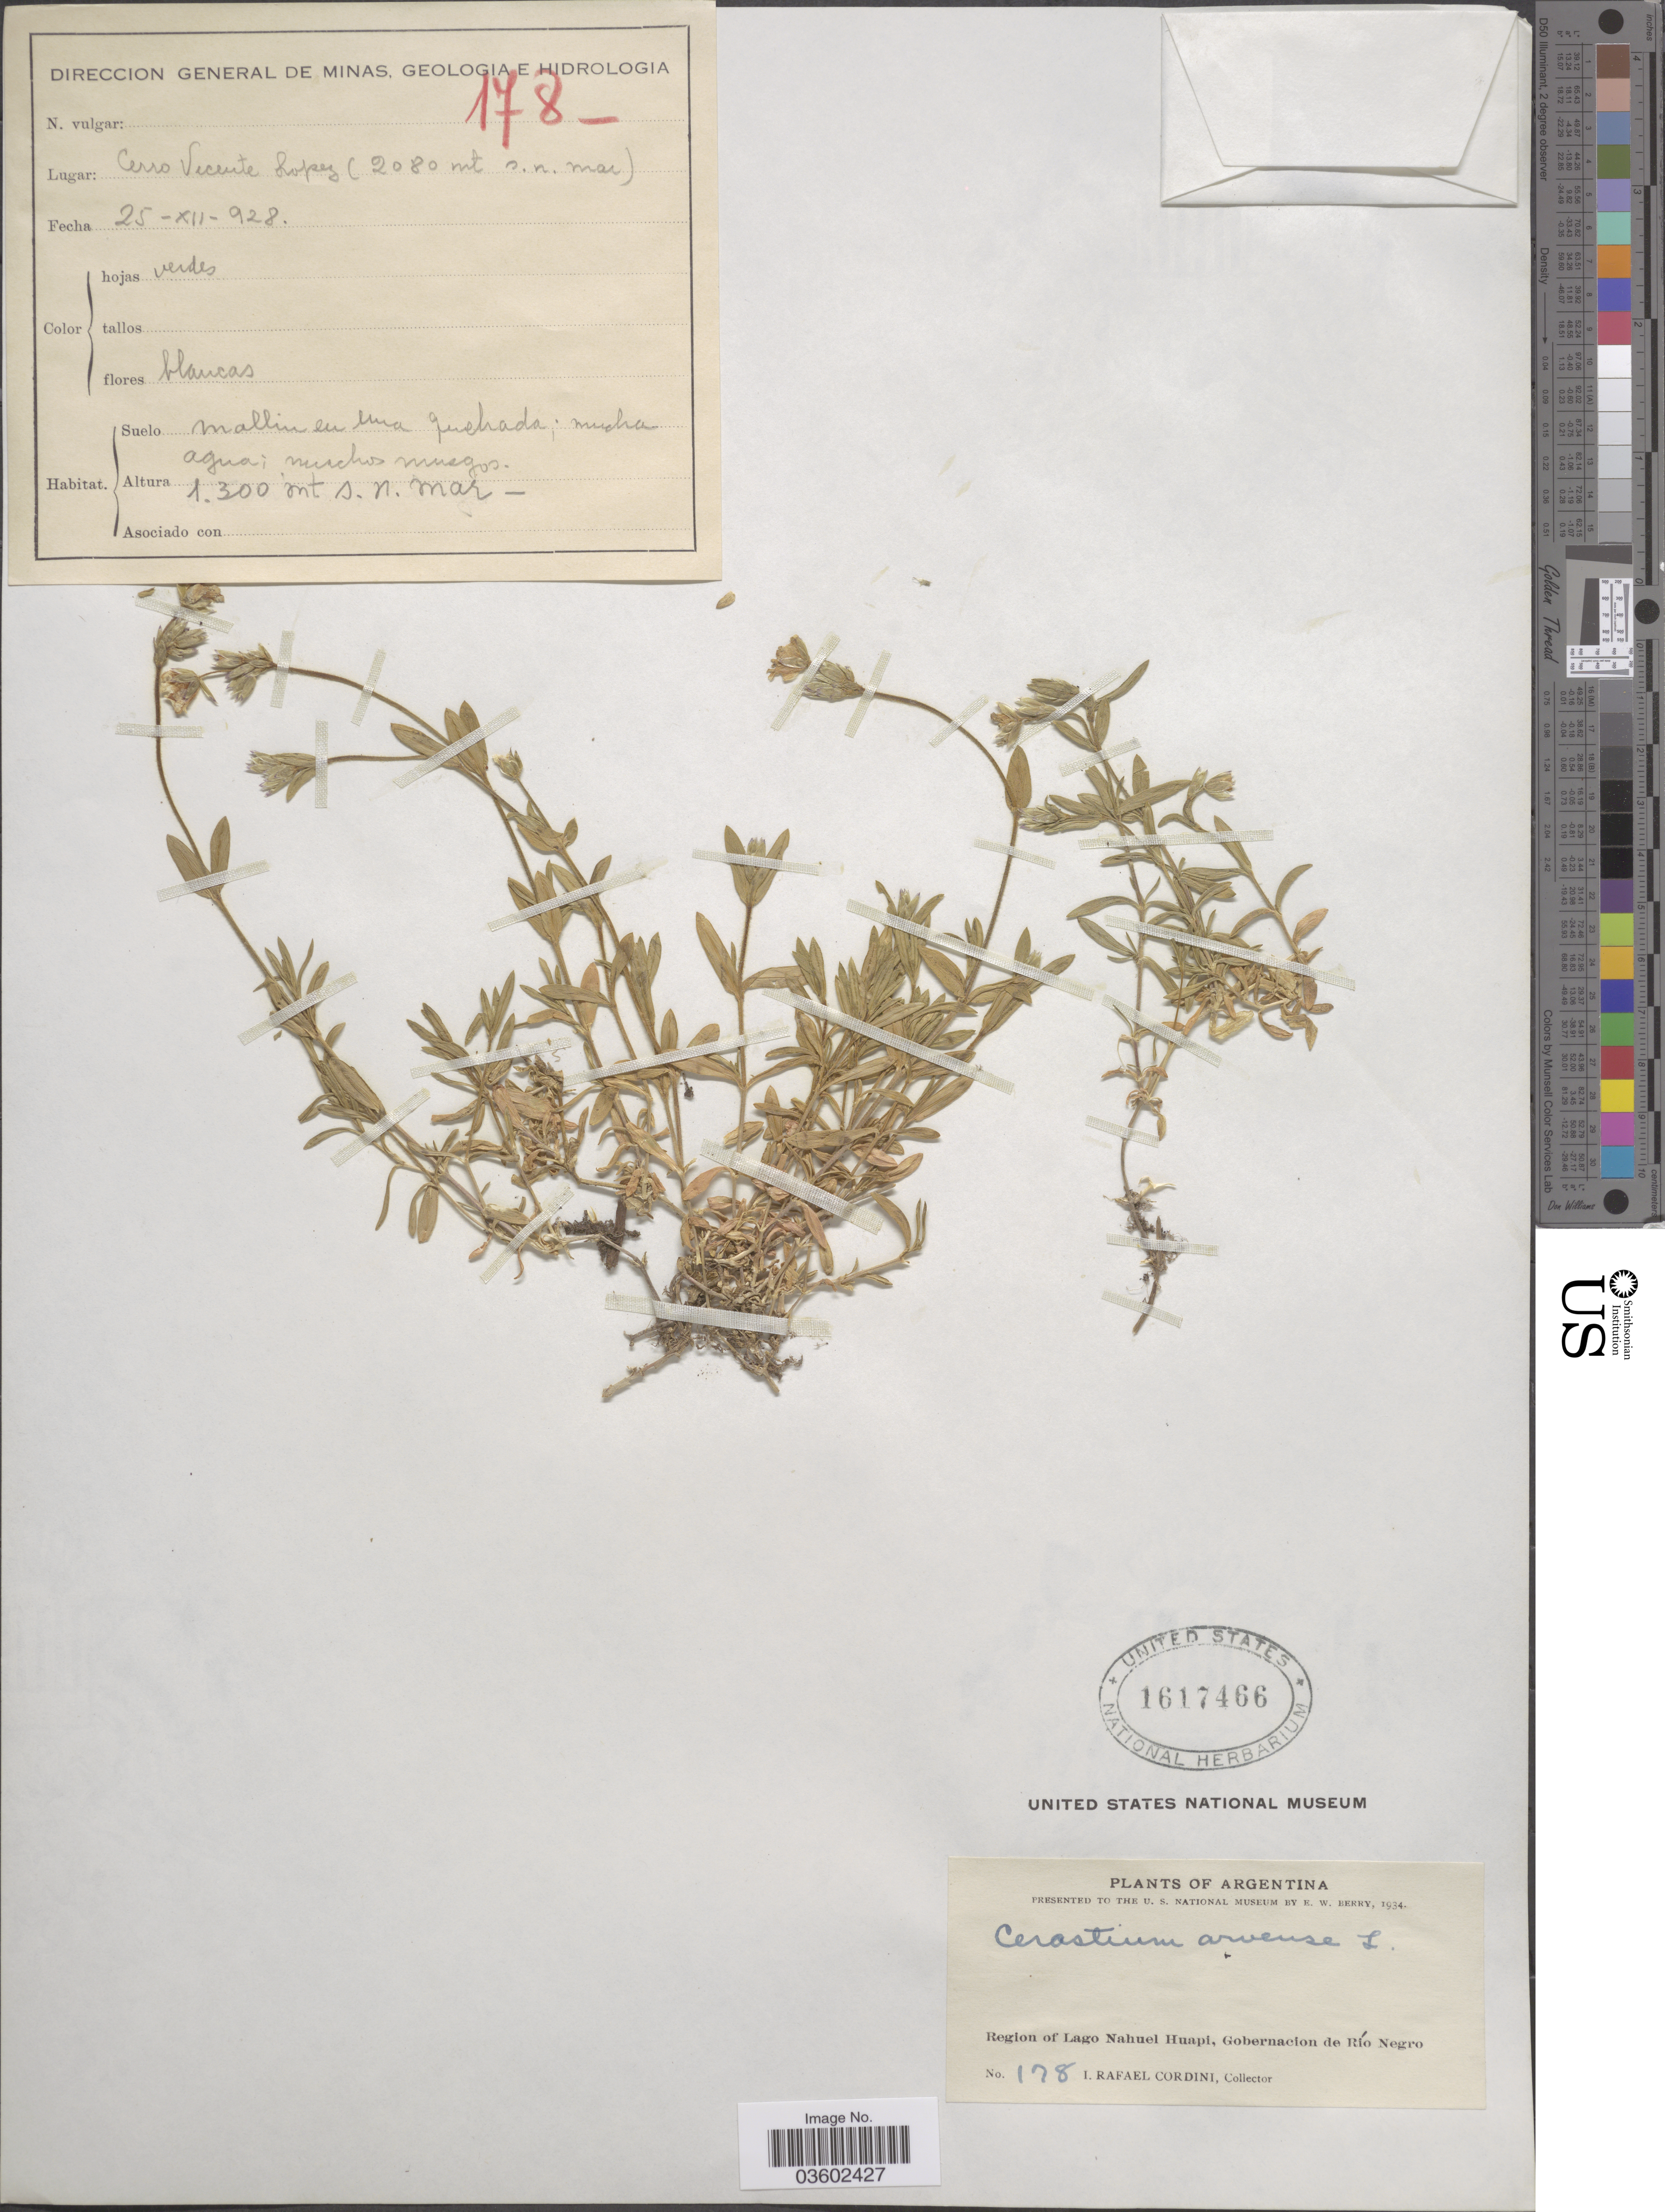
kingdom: Plantae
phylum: Tracheophyta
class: Magnoliopsida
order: Caryophyllales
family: Caryophyllaceae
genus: Cerastium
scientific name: Cerastium arvense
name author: L.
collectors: I. Cordini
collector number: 178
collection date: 1928-12-25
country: Argentina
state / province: Rio Negro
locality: Cerro Vicente Lopez. Region of Lago Nahuel Huapi, Gobernacion de Río Negro.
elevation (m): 1300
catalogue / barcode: US 1617466